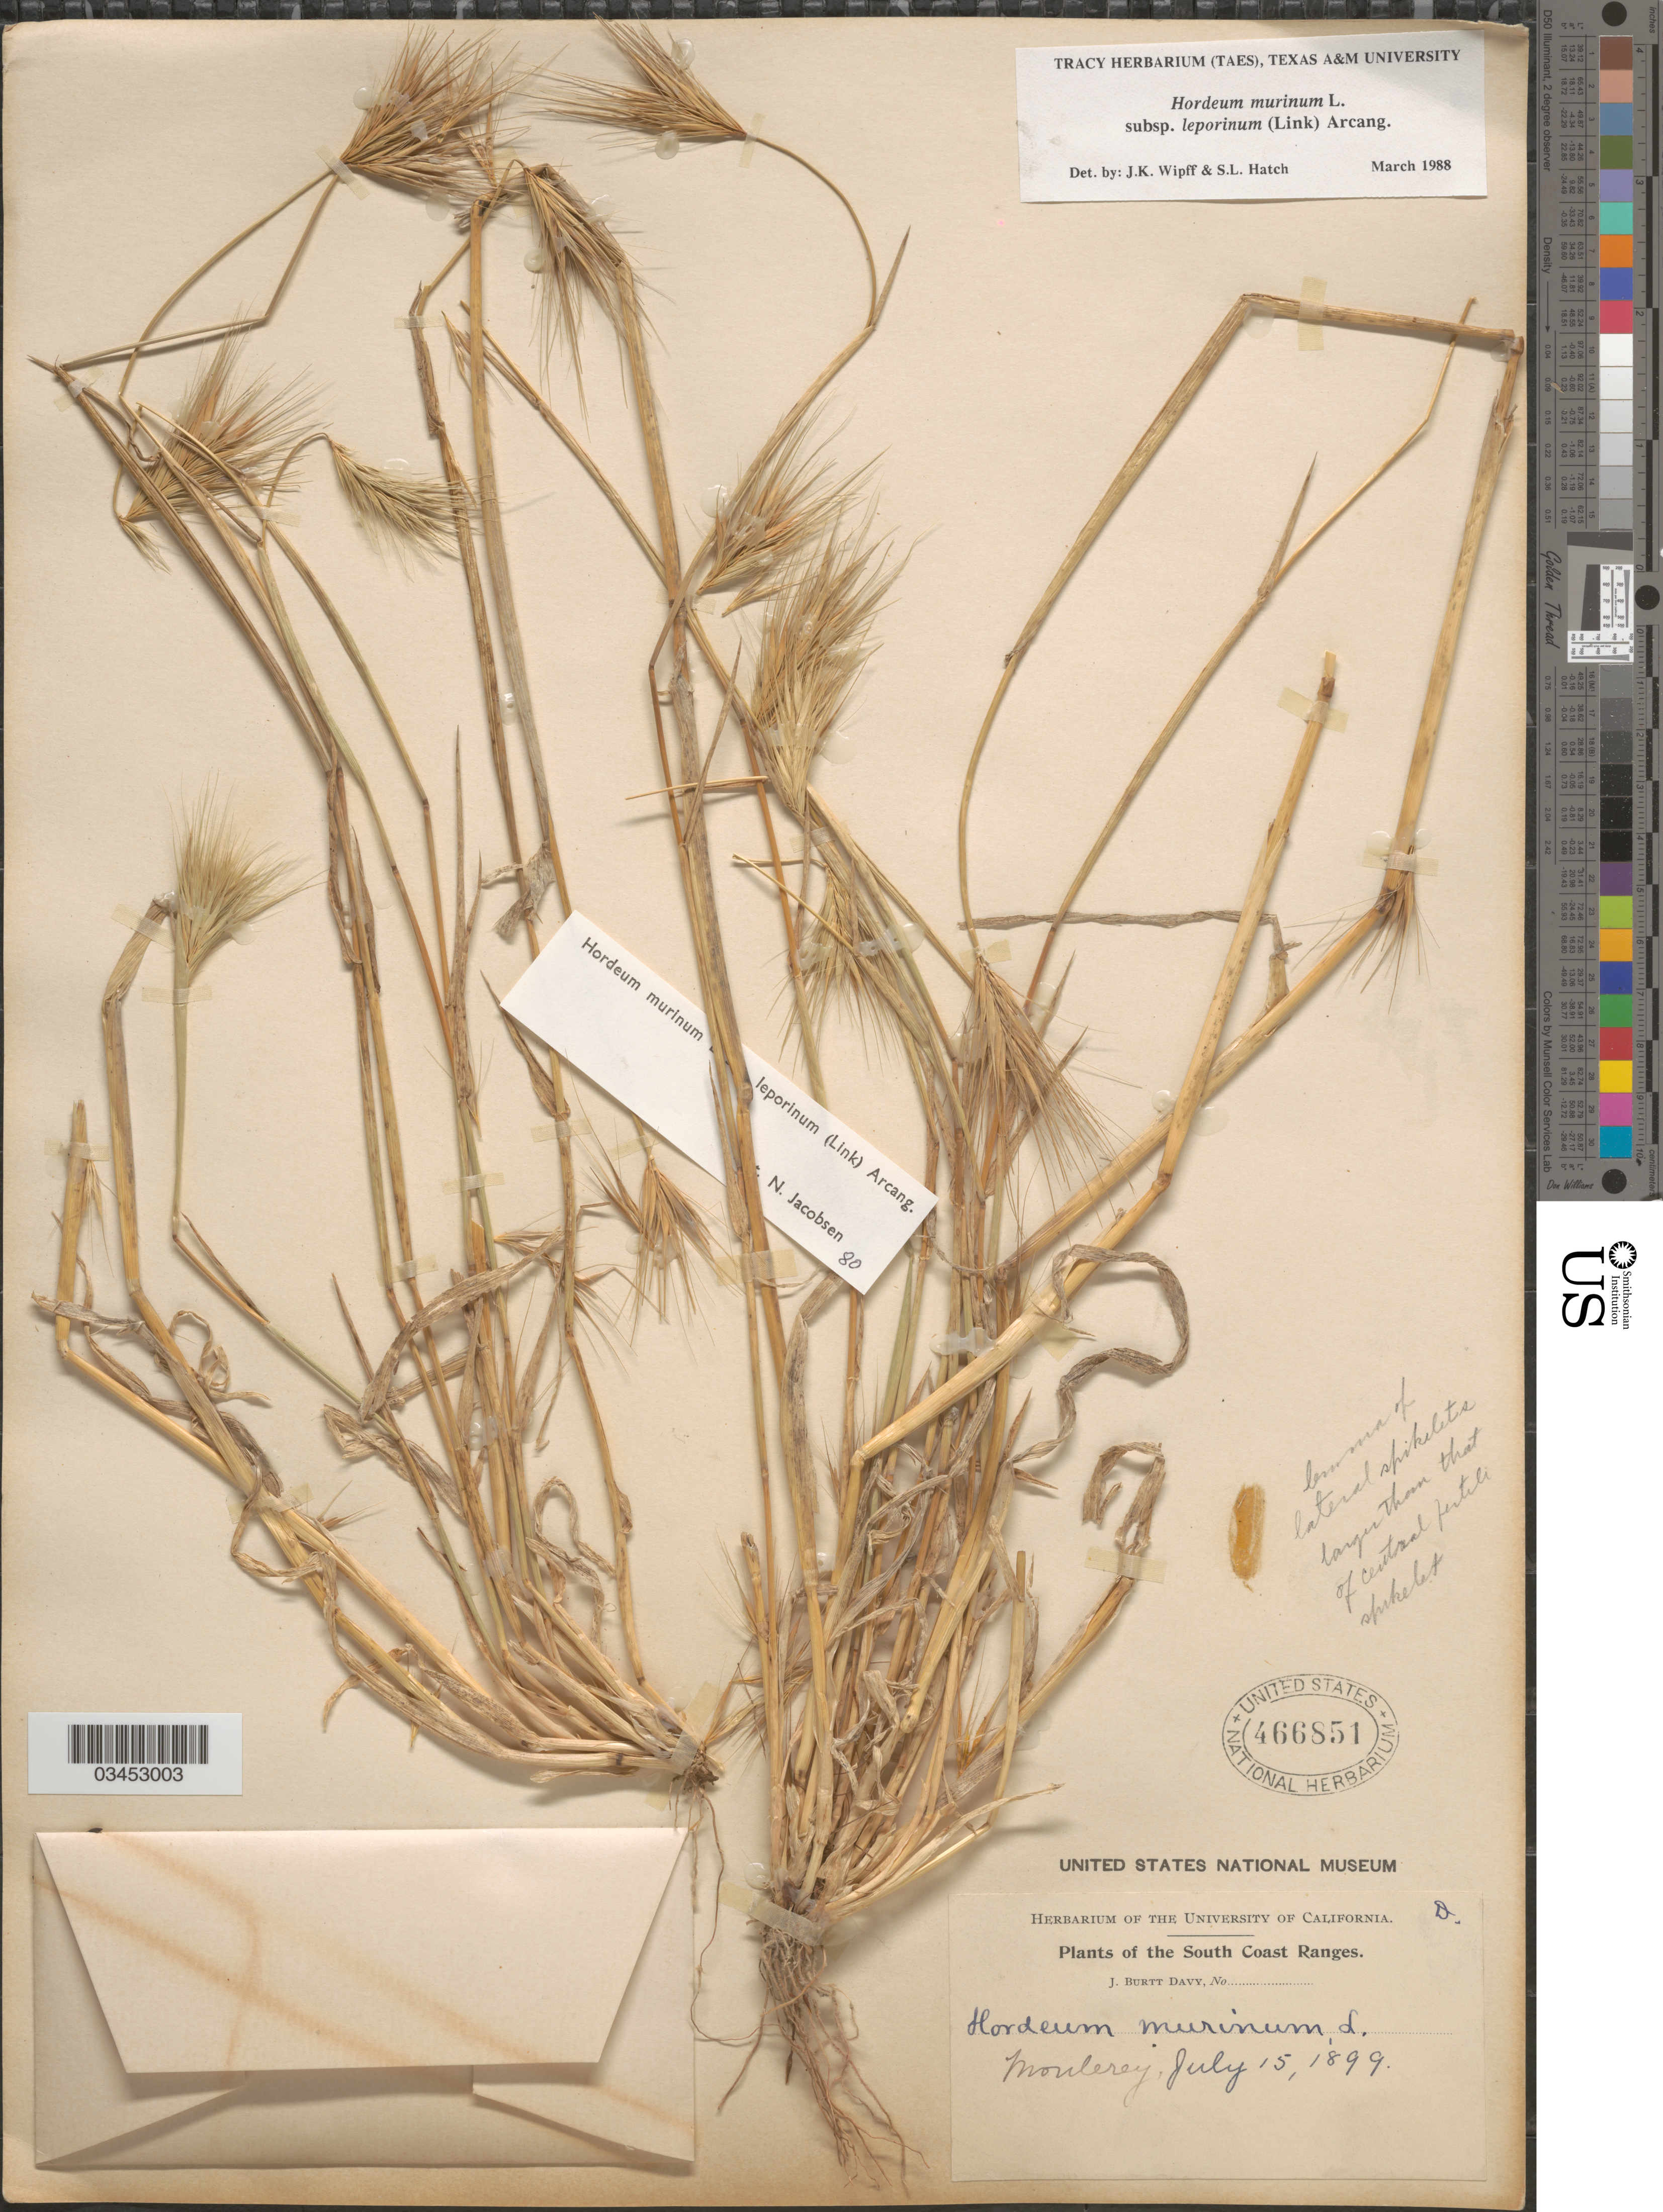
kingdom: Plantae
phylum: Tracheophyta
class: Liliopsida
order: Poales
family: Poaceae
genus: Hordeum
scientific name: Hordeum murinum subsp. leporinum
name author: (Link) Arcang.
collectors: J. Burtt Davy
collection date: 1899-07-15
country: United States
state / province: California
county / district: Monterey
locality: The South Coast Ranges. Monterey.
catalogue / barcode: US 466851